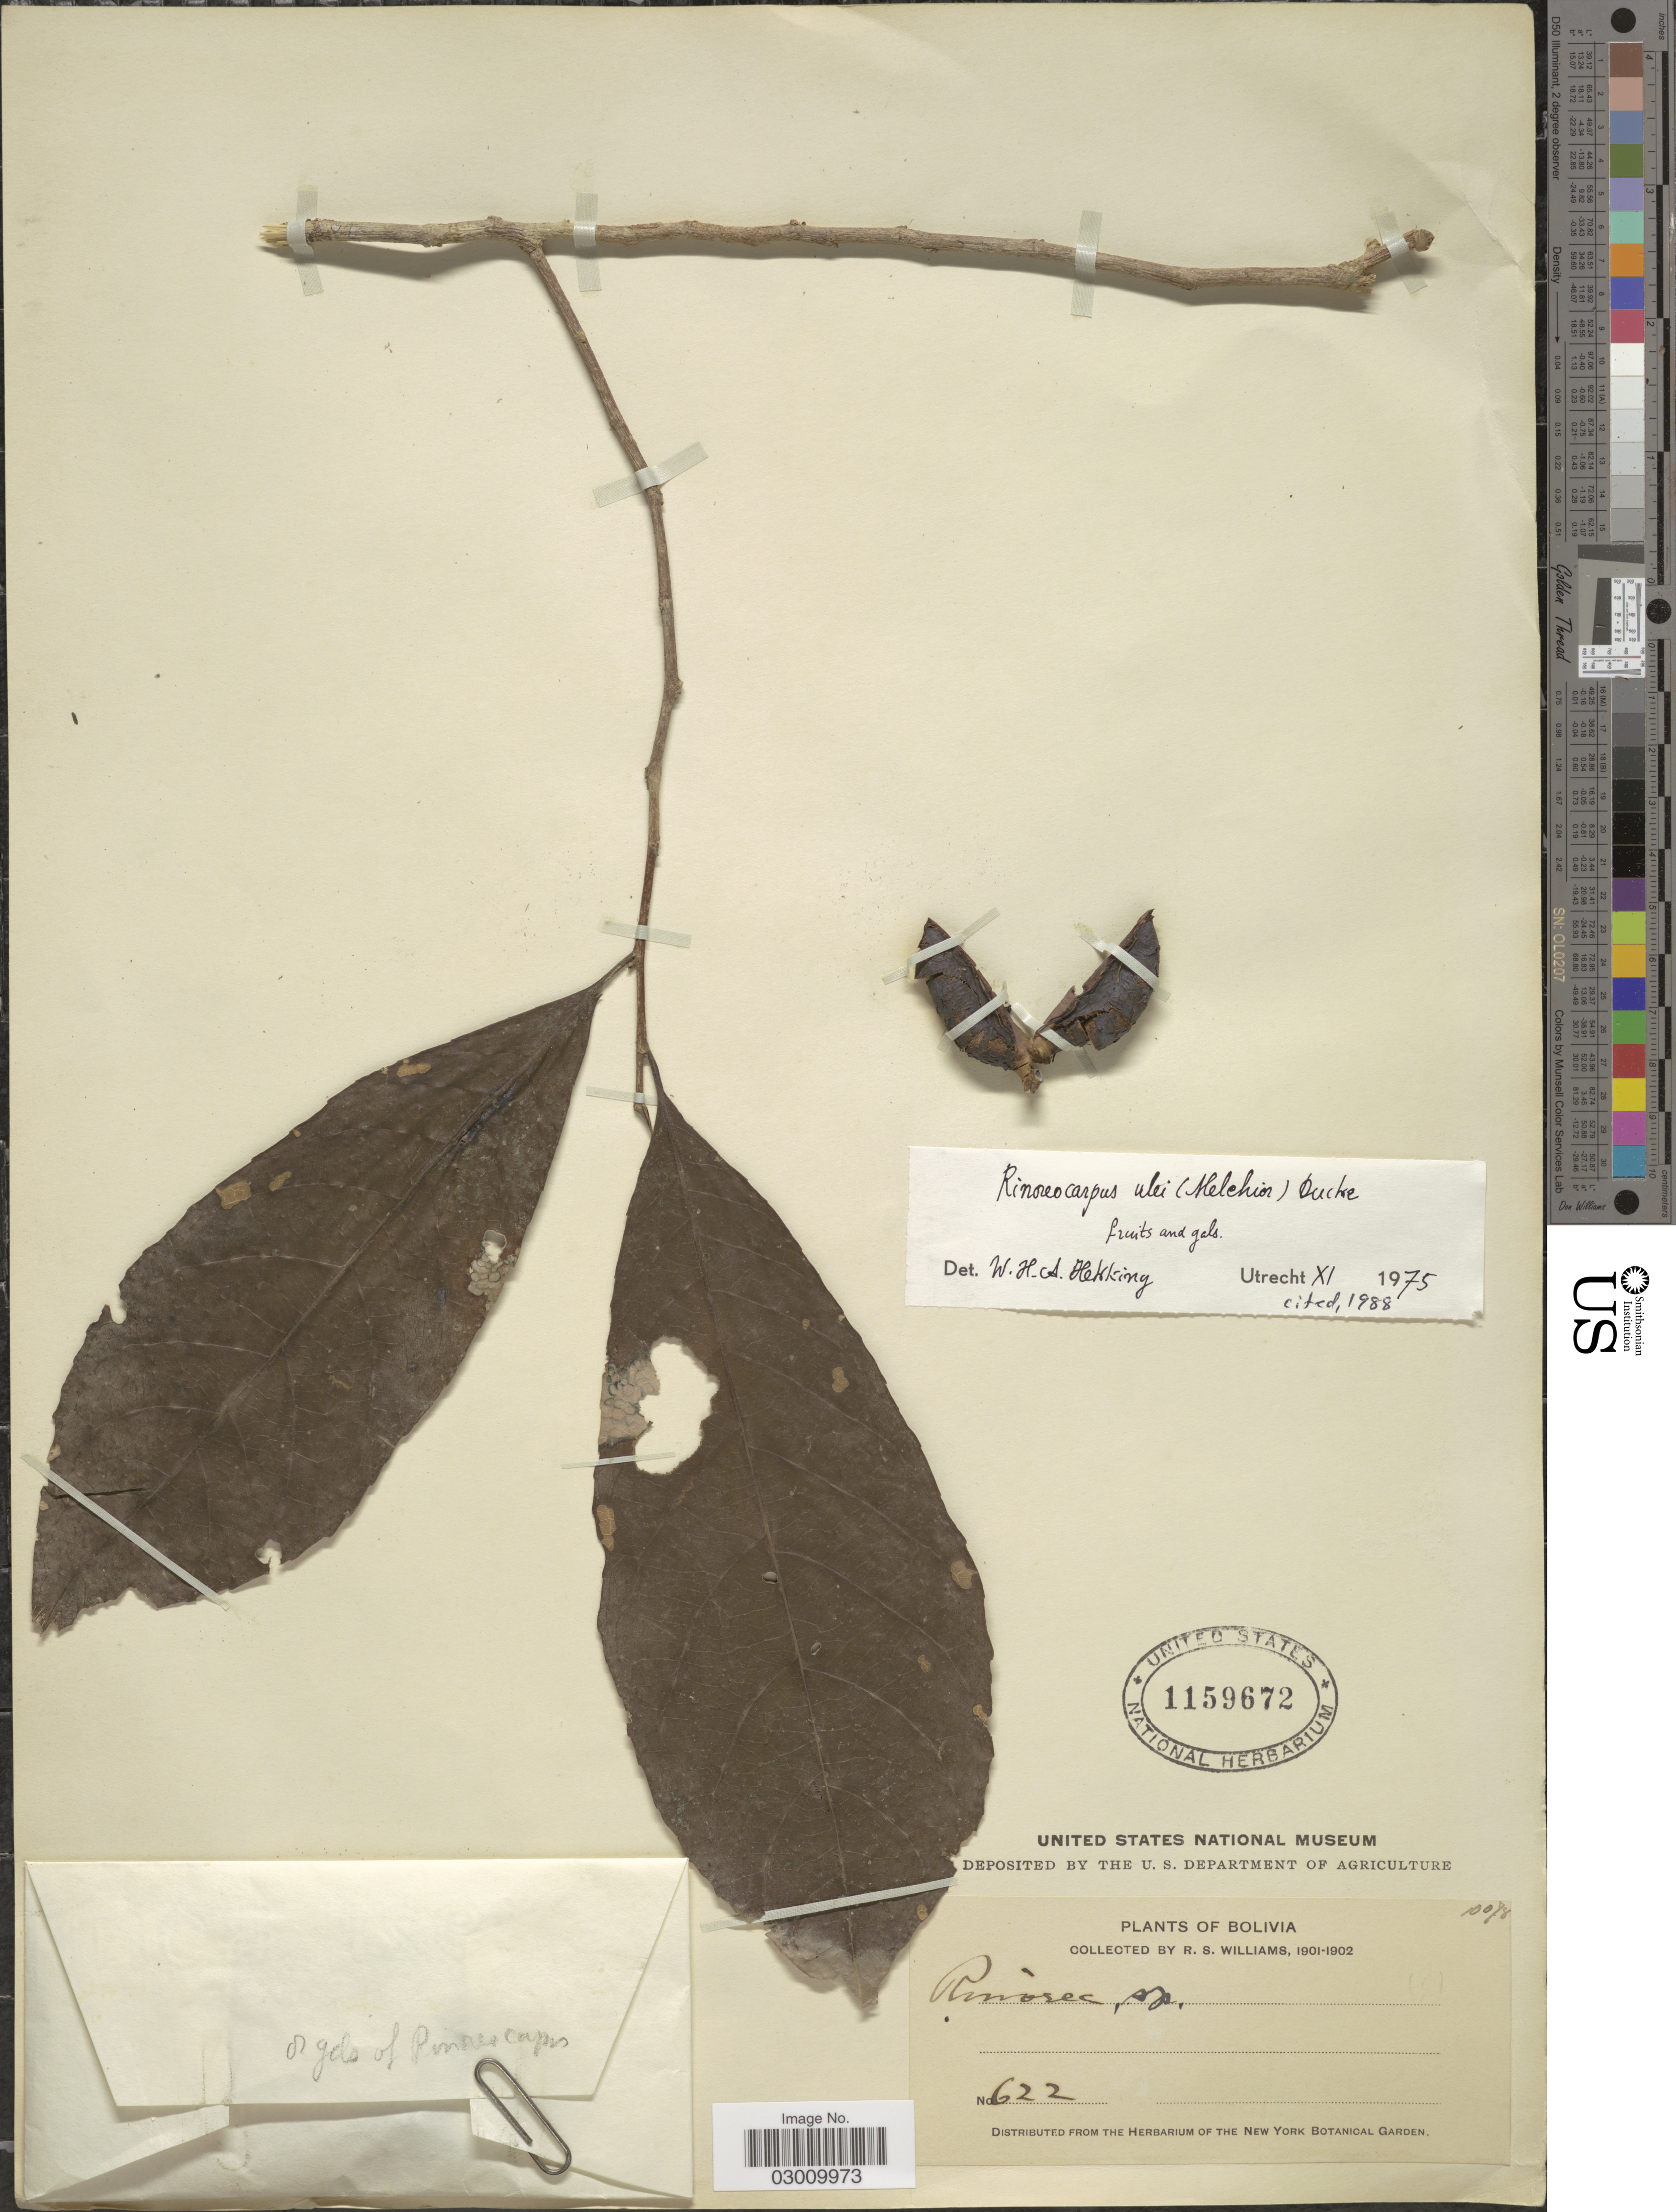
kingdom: Plantae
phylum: Tracheophyta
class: Magnoliopsida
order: Malpighiales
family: Violaceae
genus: Rinoreocarpus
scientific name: Rinoreocarpus ulei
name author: (Melch.) Ducke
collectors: R. S. Williams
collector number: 622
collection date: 1901-11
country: Bolivia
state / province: La Paz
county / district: Iturralde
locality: San Buena Ventura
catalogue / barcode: US 1159672